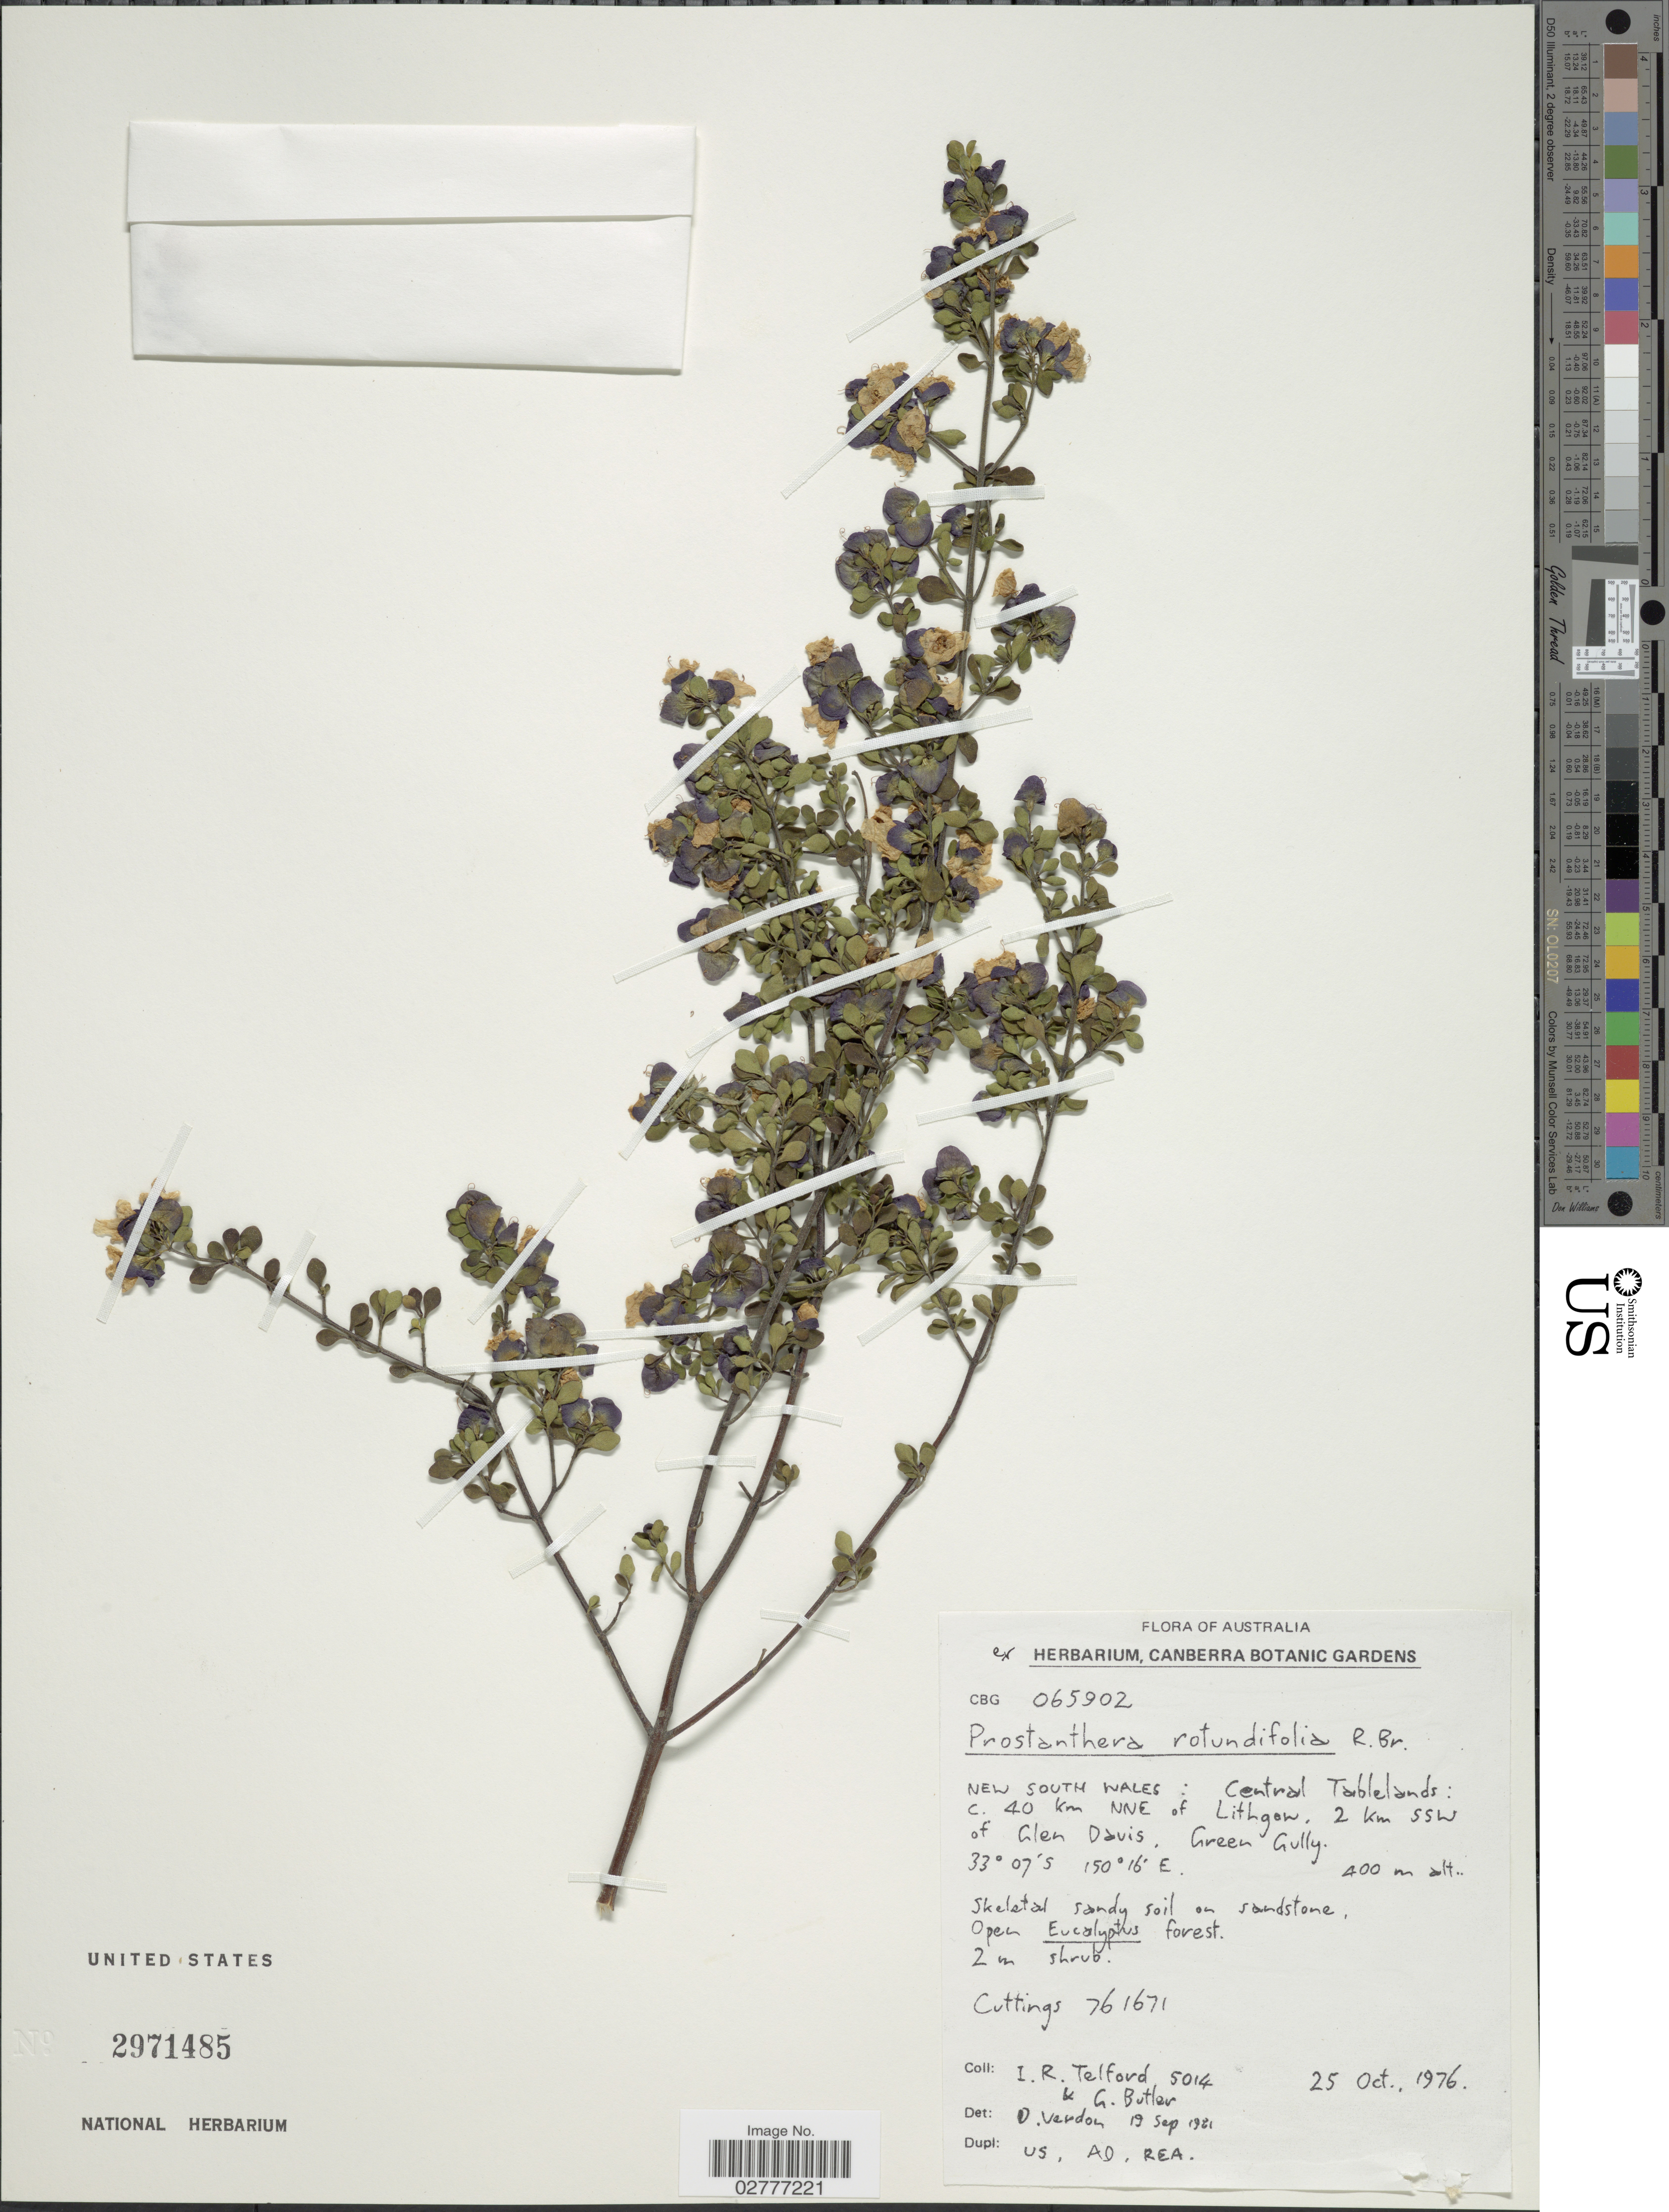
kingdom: Plantae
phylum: Tracheophyta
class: Magnoliopsida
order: Lamiales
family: Lamiaceae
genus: Prostanthera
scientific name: Prostanthera rotundifolia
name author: R. Br.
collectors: I. R. Telford & G. D. Butler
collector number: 5014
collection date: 1976-10-25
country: Australia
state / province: New South Wales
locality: Central Tablelands: c. 40 km NNE of Lithgow, 2 km SSW of Glen Davis.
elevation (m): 400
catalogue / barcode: US 2971485